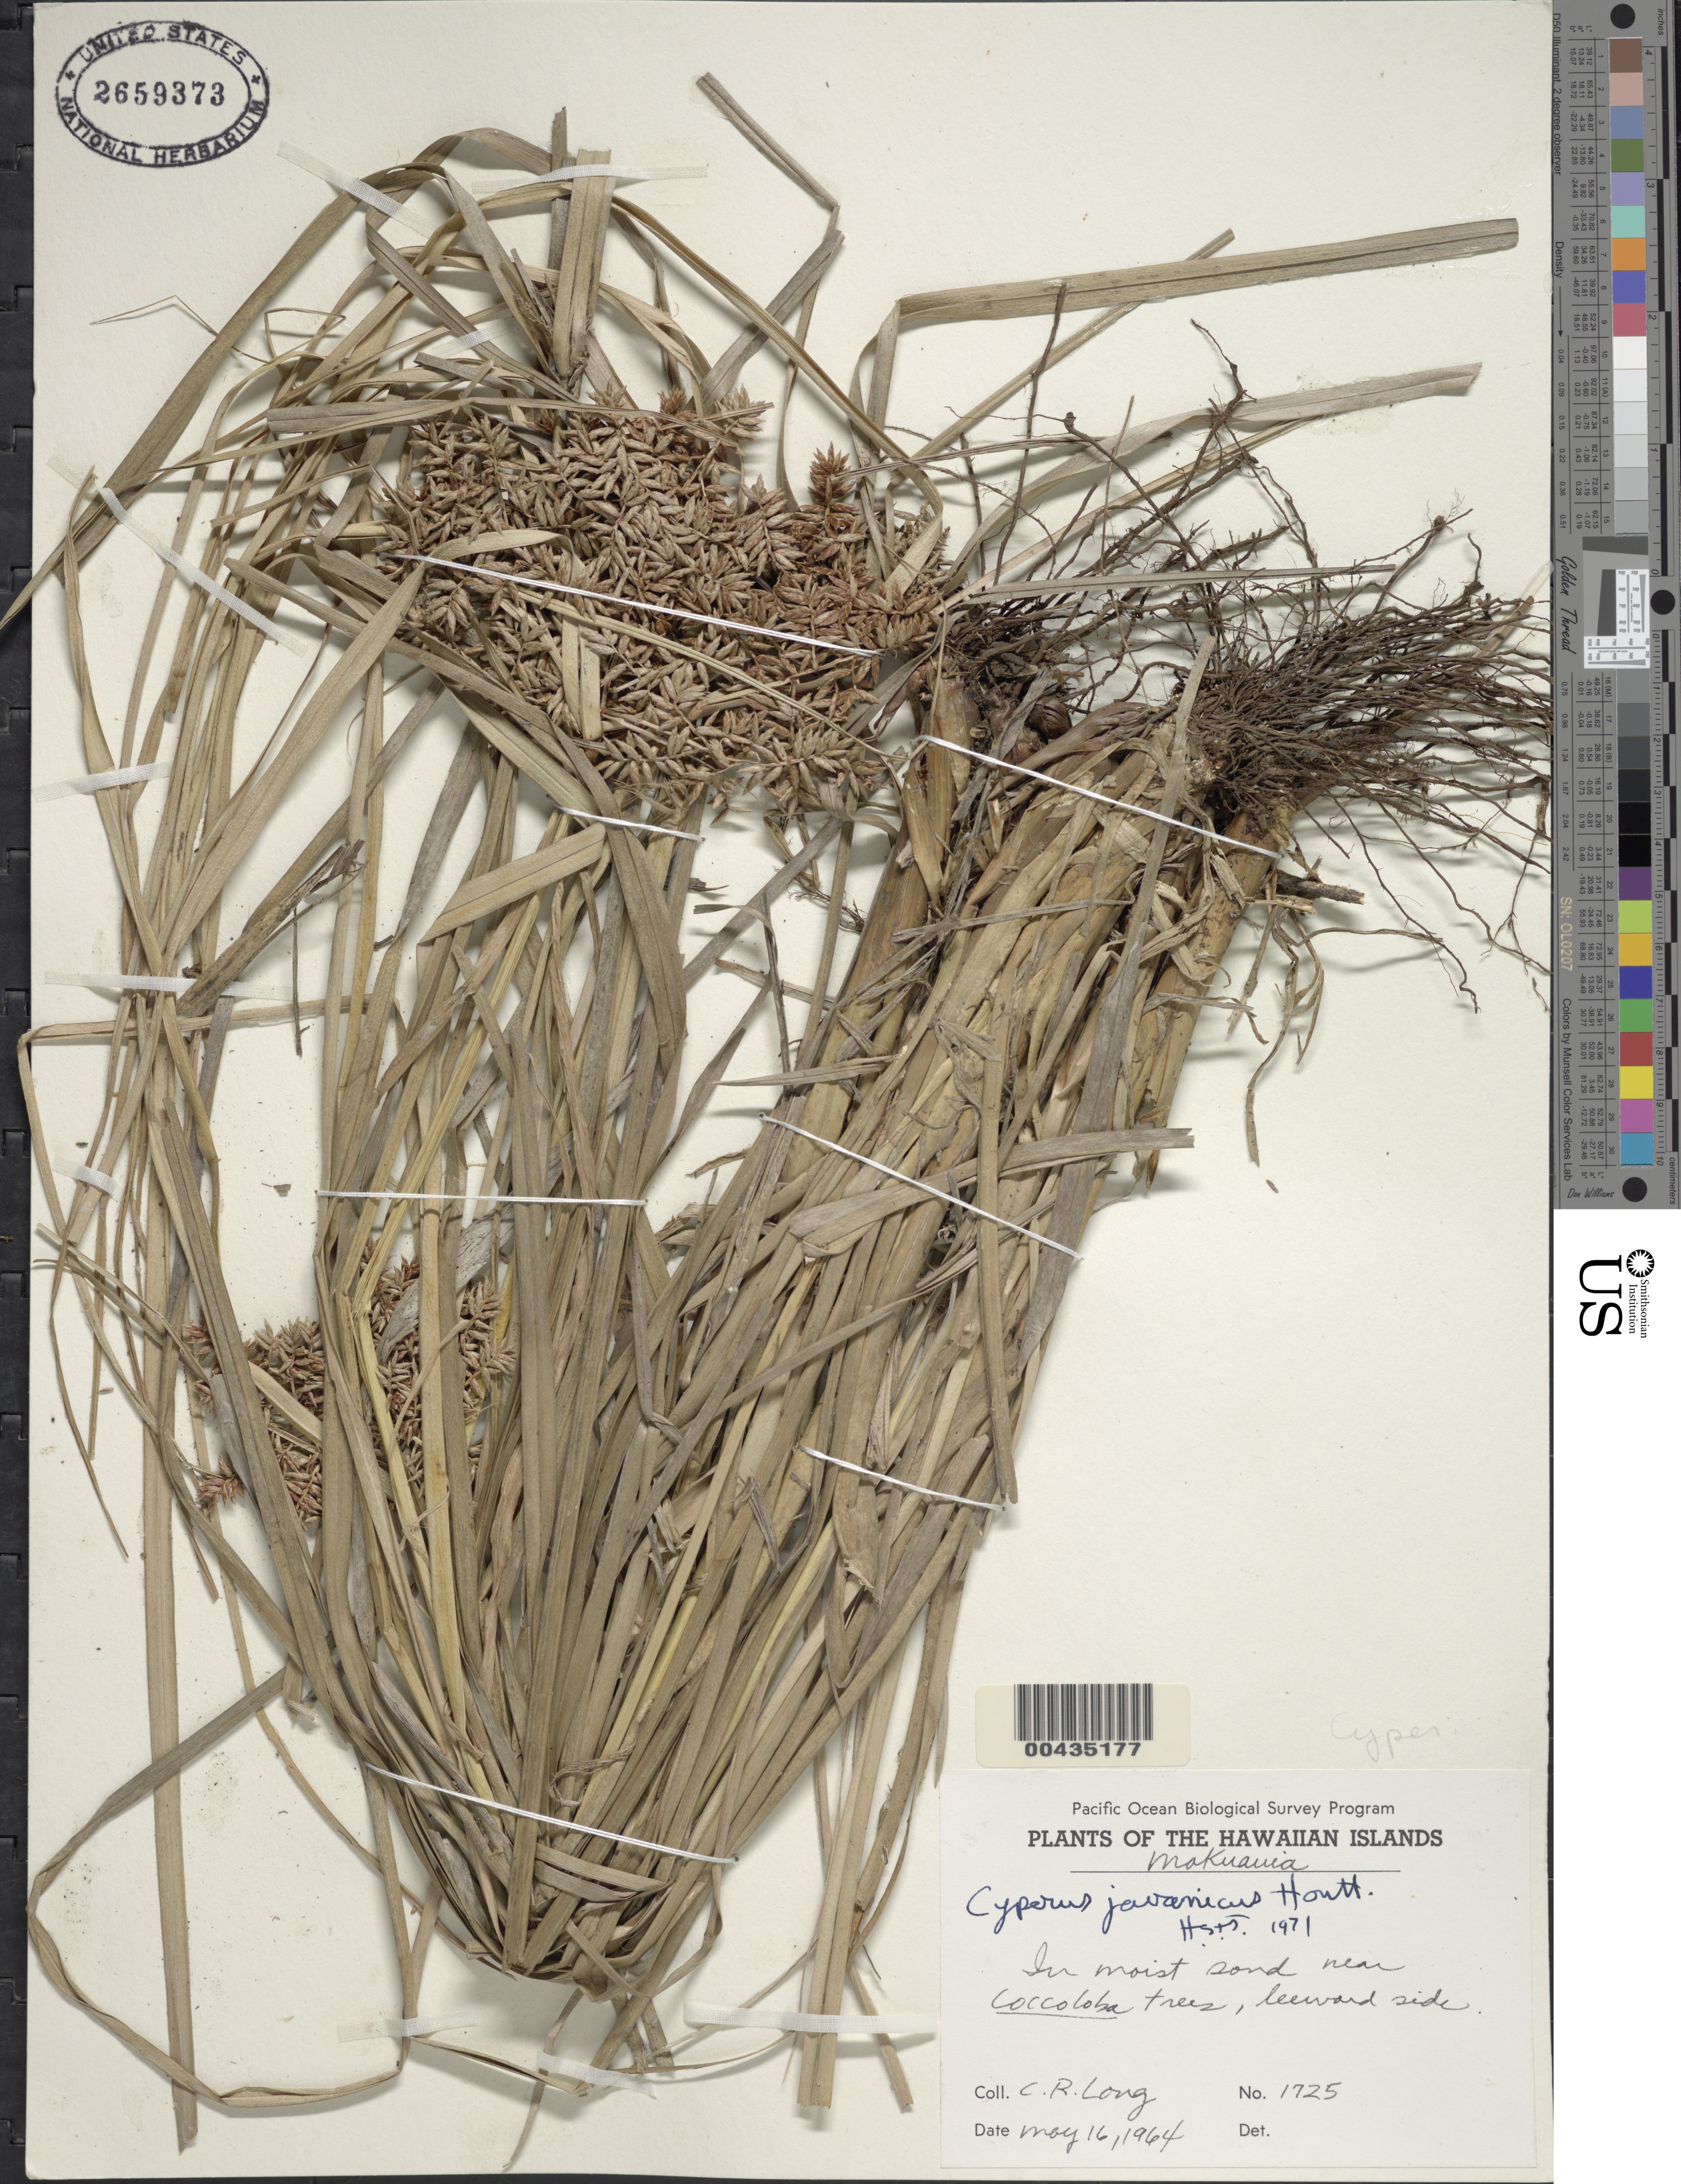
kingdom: Plantae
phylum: Tracheophyta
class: Liliopsida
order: Poales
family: Cyperaceae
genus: Cyperus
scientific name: Cyperus javanicus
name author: Houtt.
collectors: C. Long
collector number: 1725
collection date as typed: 16 May 1964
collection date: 1964-05-16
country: United States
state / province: Hawaii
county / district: Honolulu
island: Mokuauia [Goat] Islet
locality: In moist sand near trees, leeward side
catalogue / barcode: US 2659373